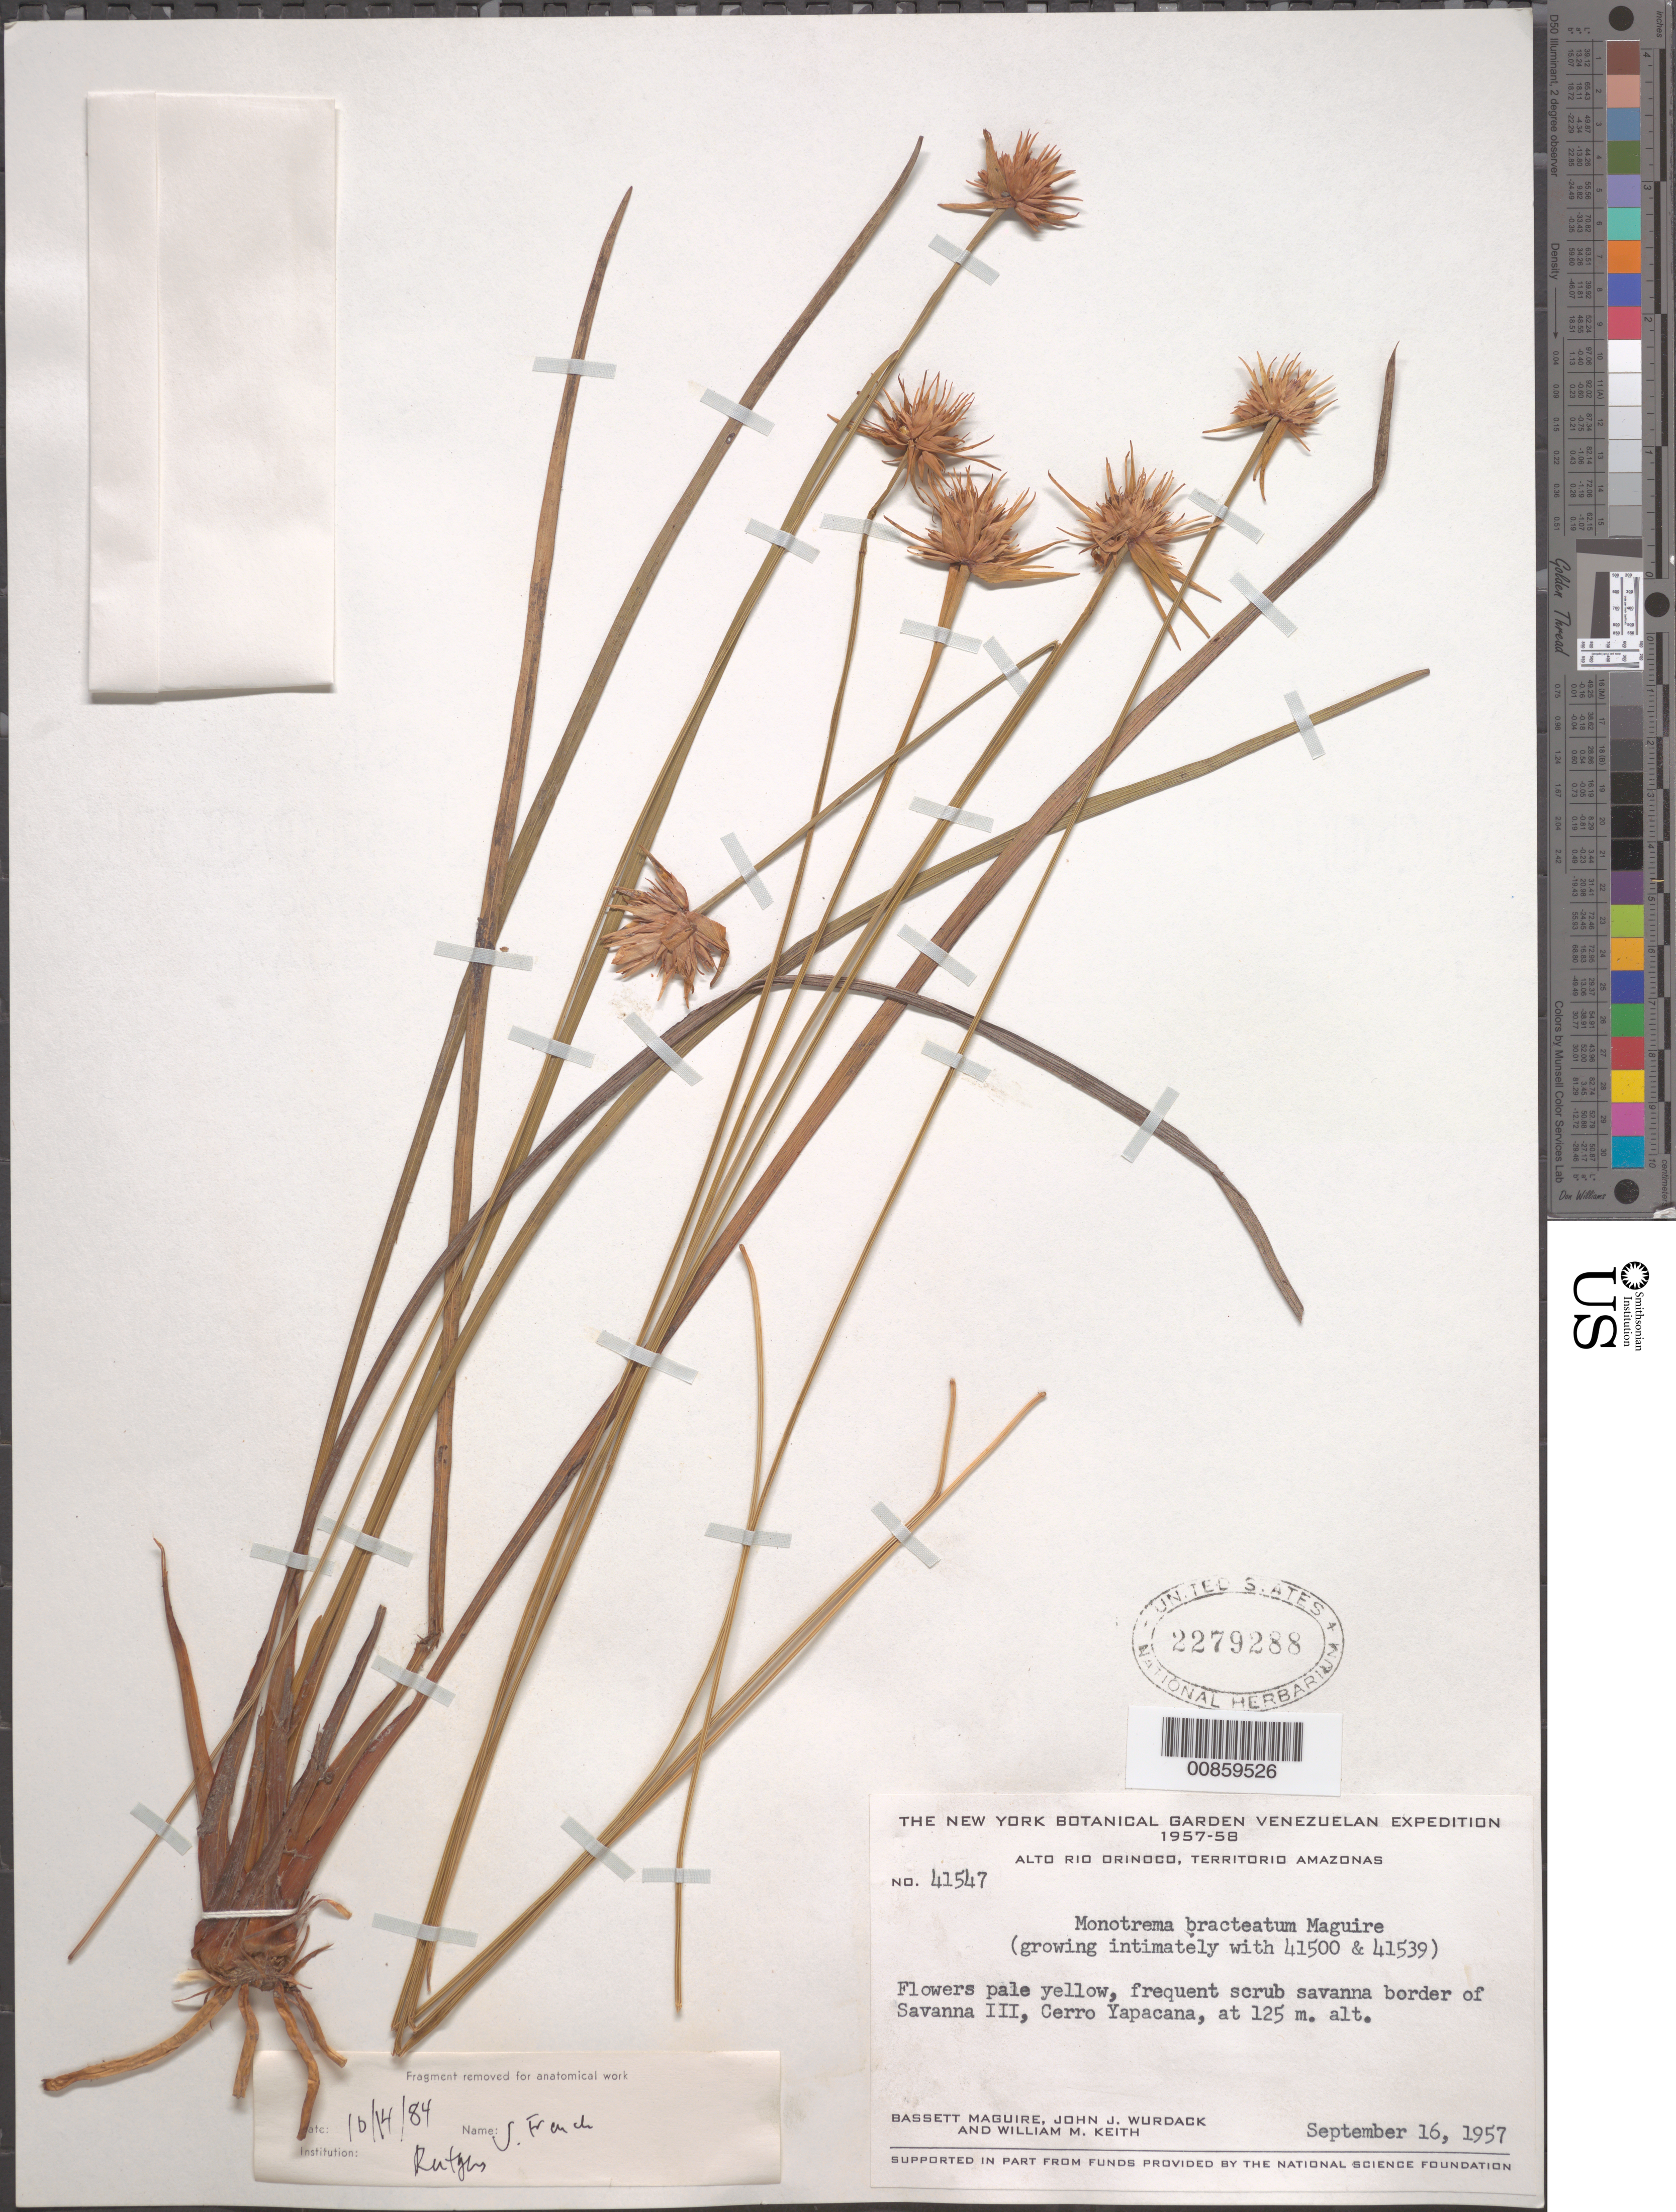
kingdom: Plantae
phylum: Tracheophyta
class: Liliopsida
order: Poales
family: Rapateaceae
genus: Monotrema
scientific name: Monotrema bracteatum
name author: Maguire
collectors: B. Maguire, J. J. Wurdack & W. Keith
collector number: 41547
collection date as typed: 16-Sep-57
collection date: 1957-09-16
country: Venezuela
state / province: Amazonas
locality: Alto Río Orinoco, Cerro Yapacána, NW base, Savanna III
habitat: Scrub savanna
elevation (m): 125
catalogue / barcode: US 2279288